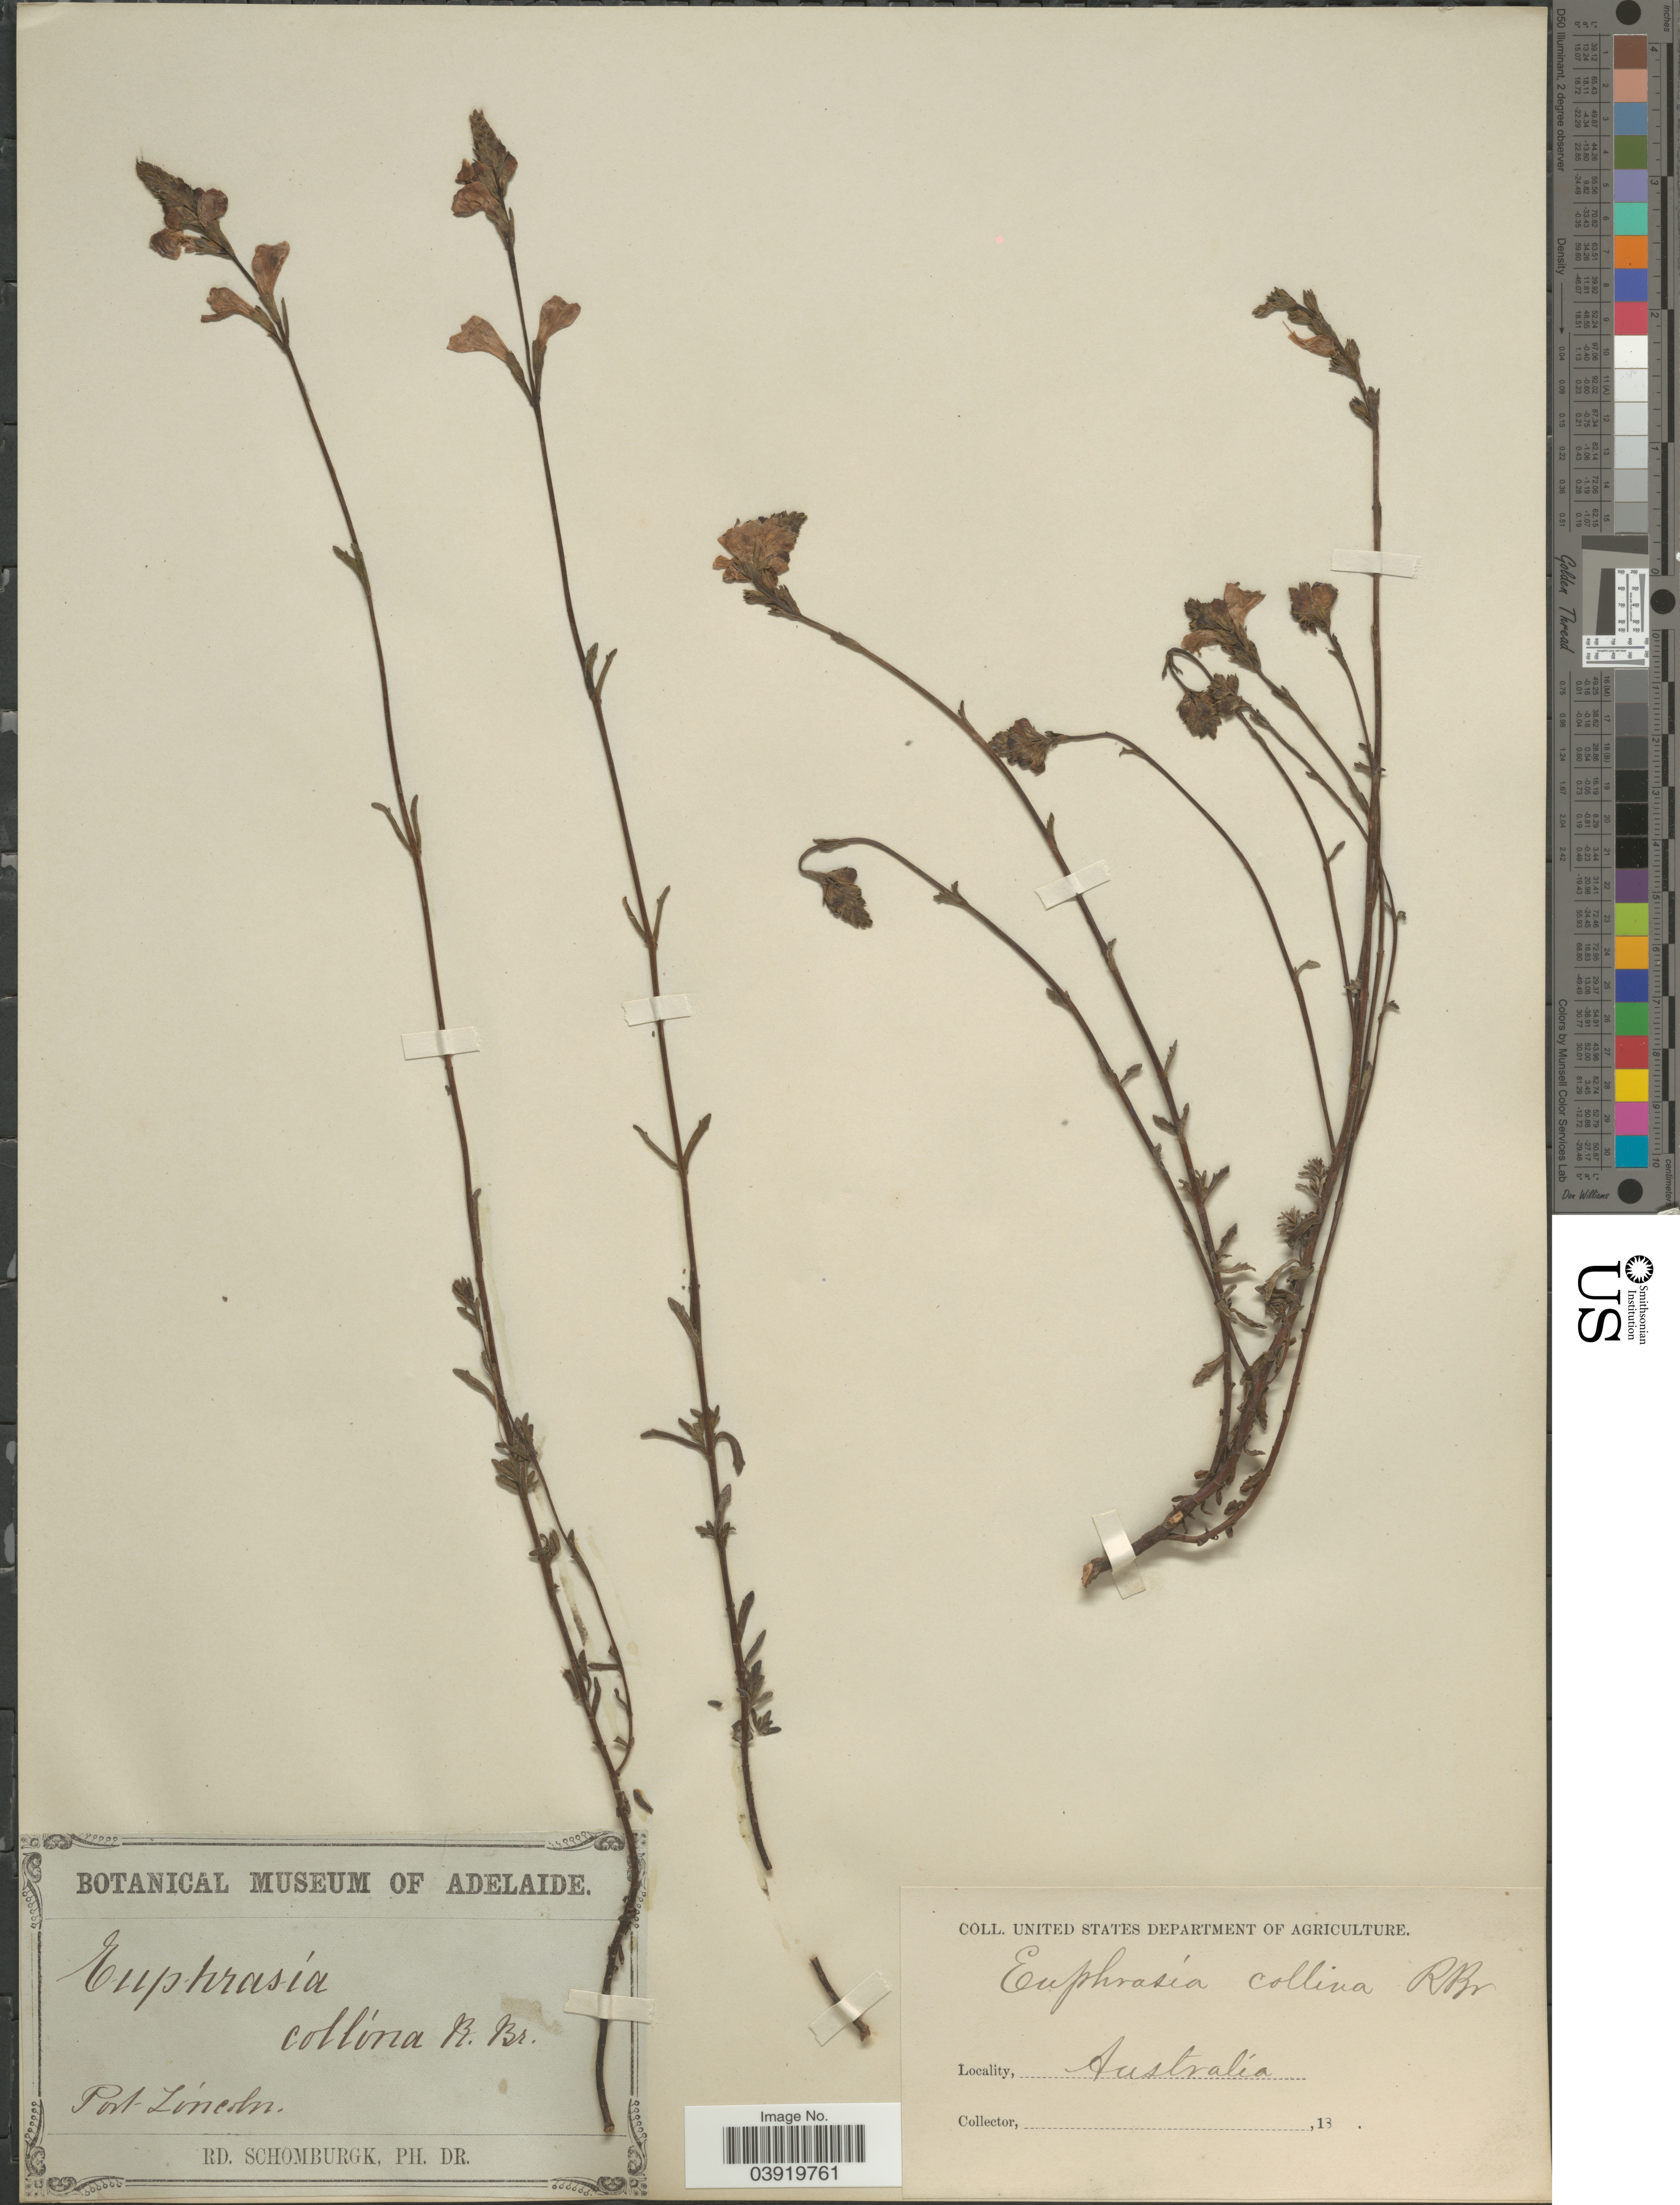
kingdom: Plantae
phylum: Tracheophyta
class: Magnoliopsida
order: Lamiales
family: Orobanchaceae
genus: Euphrasia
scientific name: Euphrasia collina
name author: R. Br.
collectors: M. R. Schomburgk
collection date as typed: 18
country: Australia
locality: Port Lincoln.